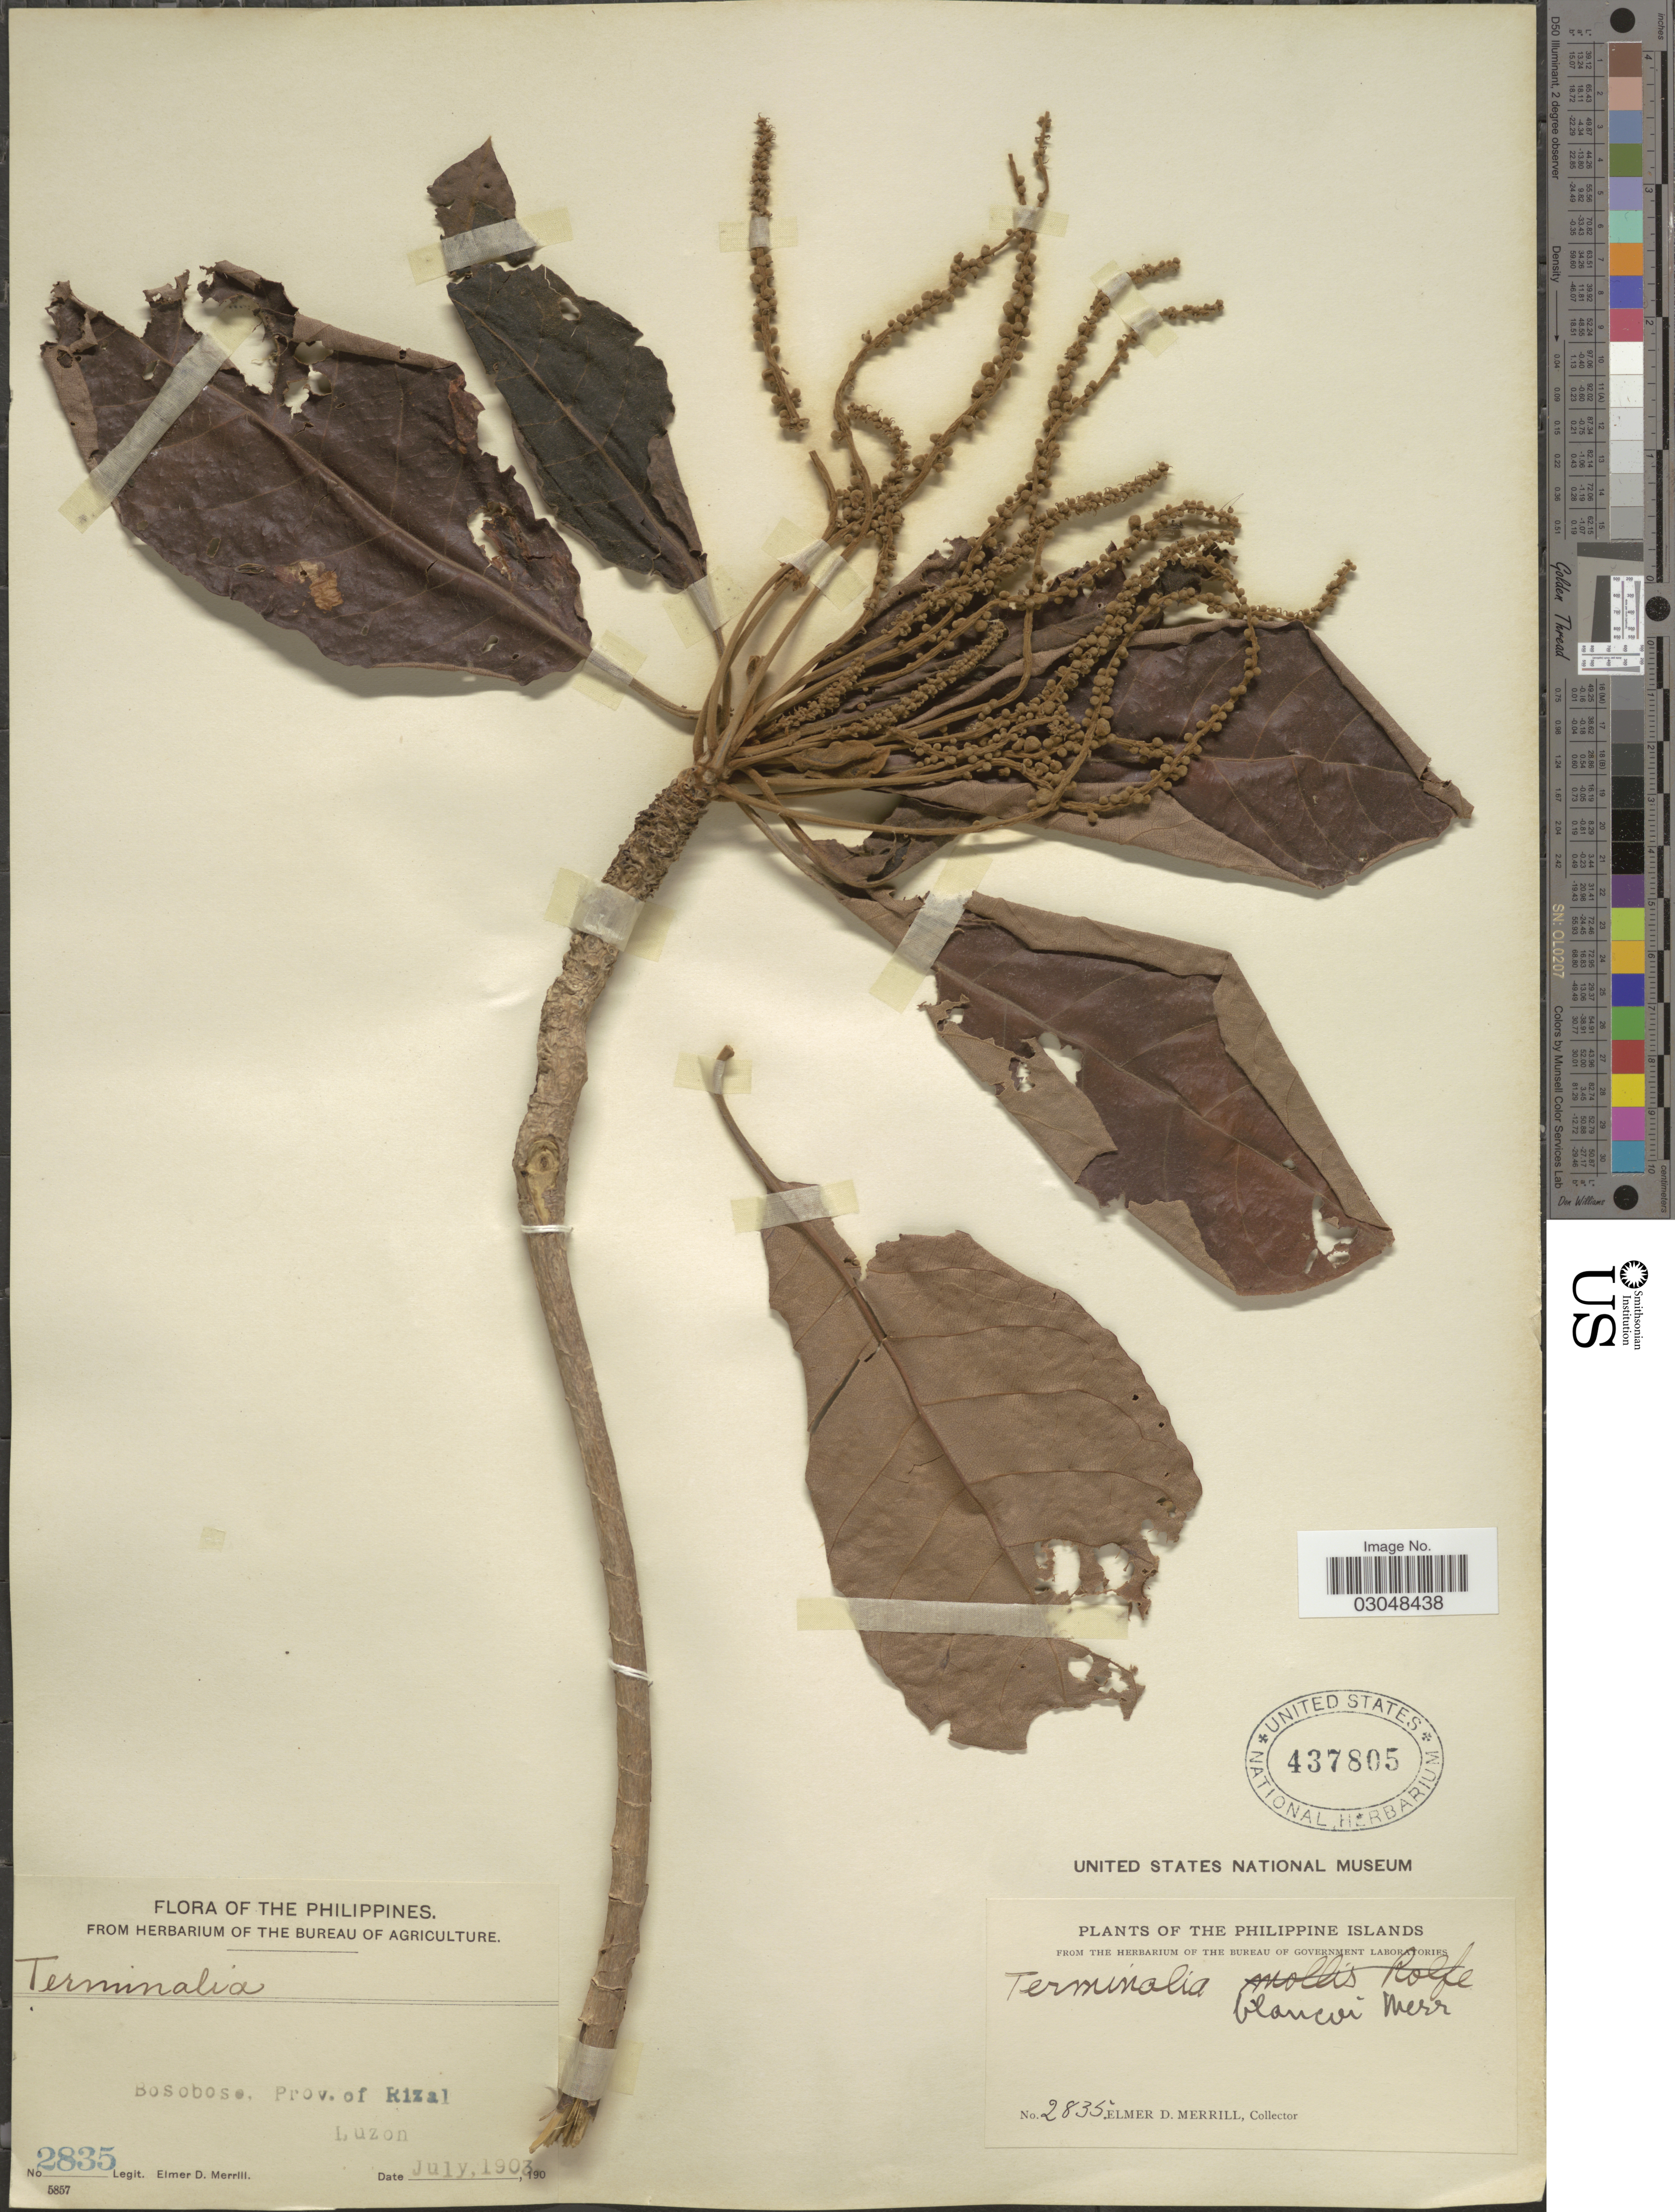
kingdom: Plantae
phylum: Tracheophyta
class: Magnoliopsida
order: Myrtales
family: Combretaceae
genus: Terminalia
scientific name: Terminalia blancoi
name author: Merr.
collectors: E. D. Merrill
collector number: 2835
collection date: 1903-07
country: Philippines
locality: Bosoboso, Prov. of Rizal. Luzon.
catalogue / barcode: US 437805